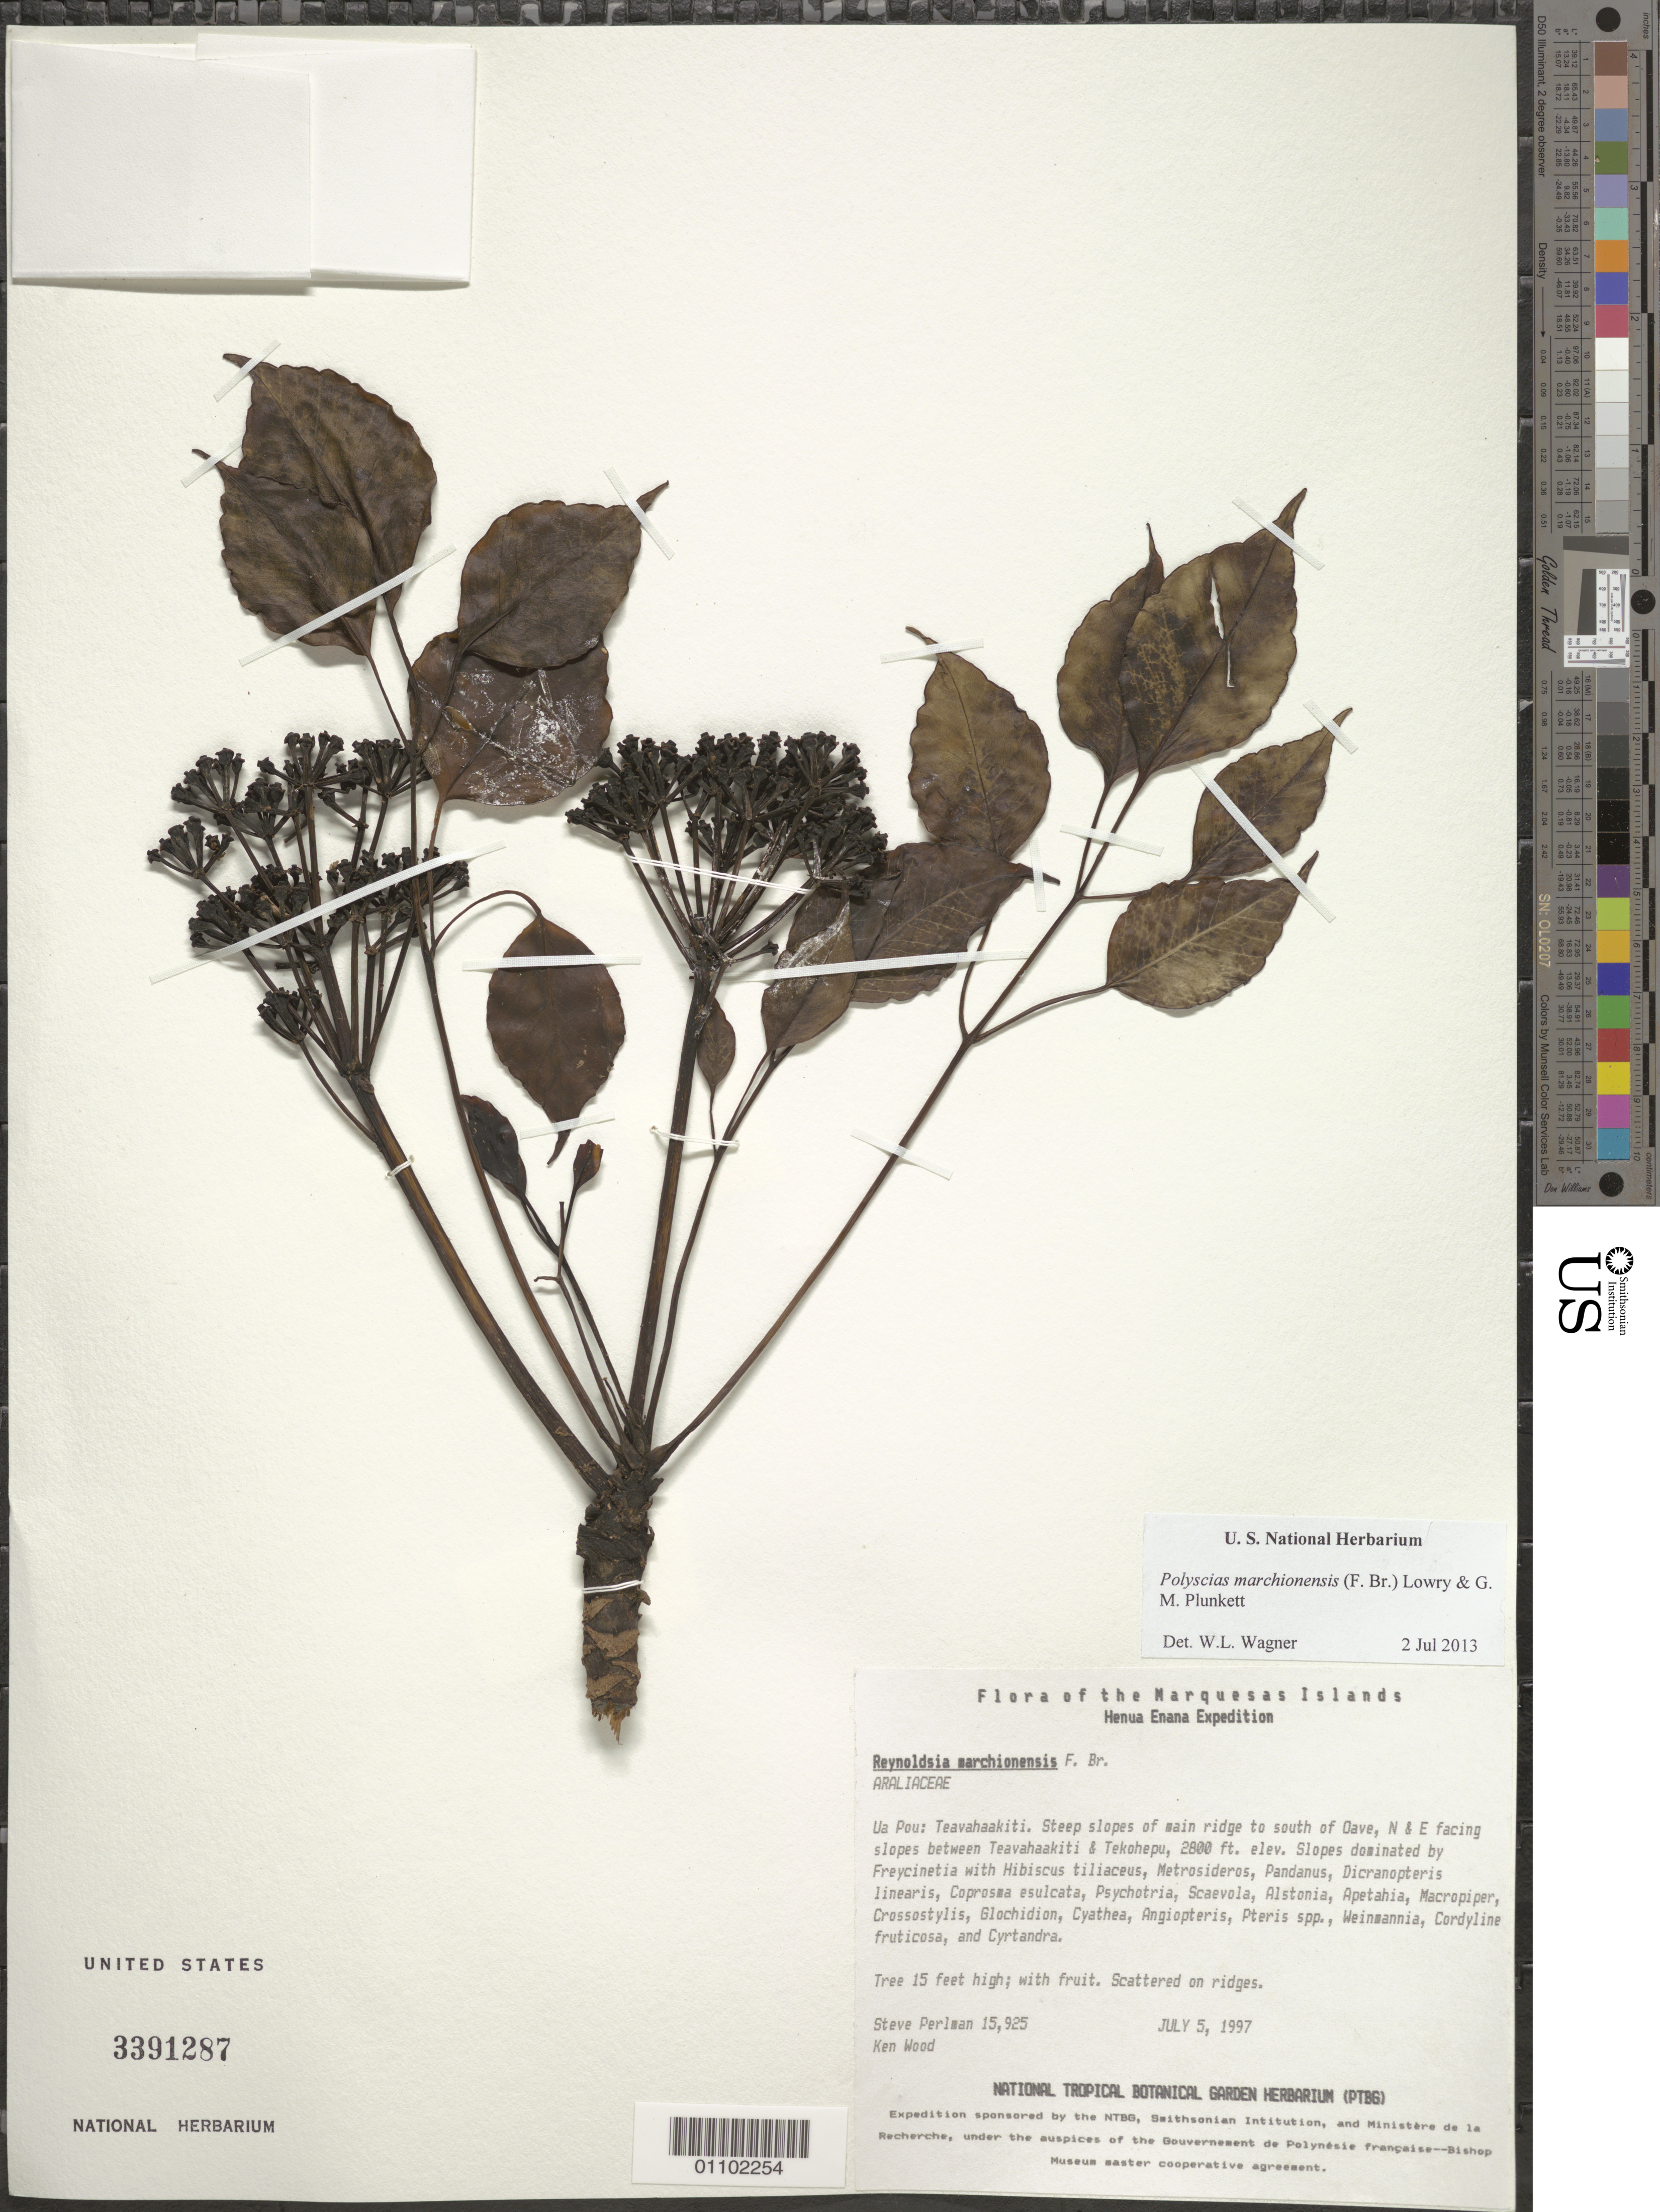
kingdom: Plantae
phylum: Tracheophyta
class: Magnoliopsida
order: Apiales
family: Araliaceae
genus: Polyscias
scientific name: Polyscias marchionensis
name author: (F. Br.) T.K. Lowery & G. M. Plunkett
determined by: Lorence, David H., (PTBG), National Tropical Botanical Garden (UNITED STATES)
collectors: S. P. Perlman & K. R. Wood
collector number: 15925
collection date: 1997-07-05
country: French Polynesia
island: Ua Pou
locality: Teavahaakiti, steep slopes of main ridge to S of Oave, N & E facing cliffs between Teavahaakiti & Tekohepu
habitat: On ridge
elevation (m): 853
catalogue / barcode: US 3391287